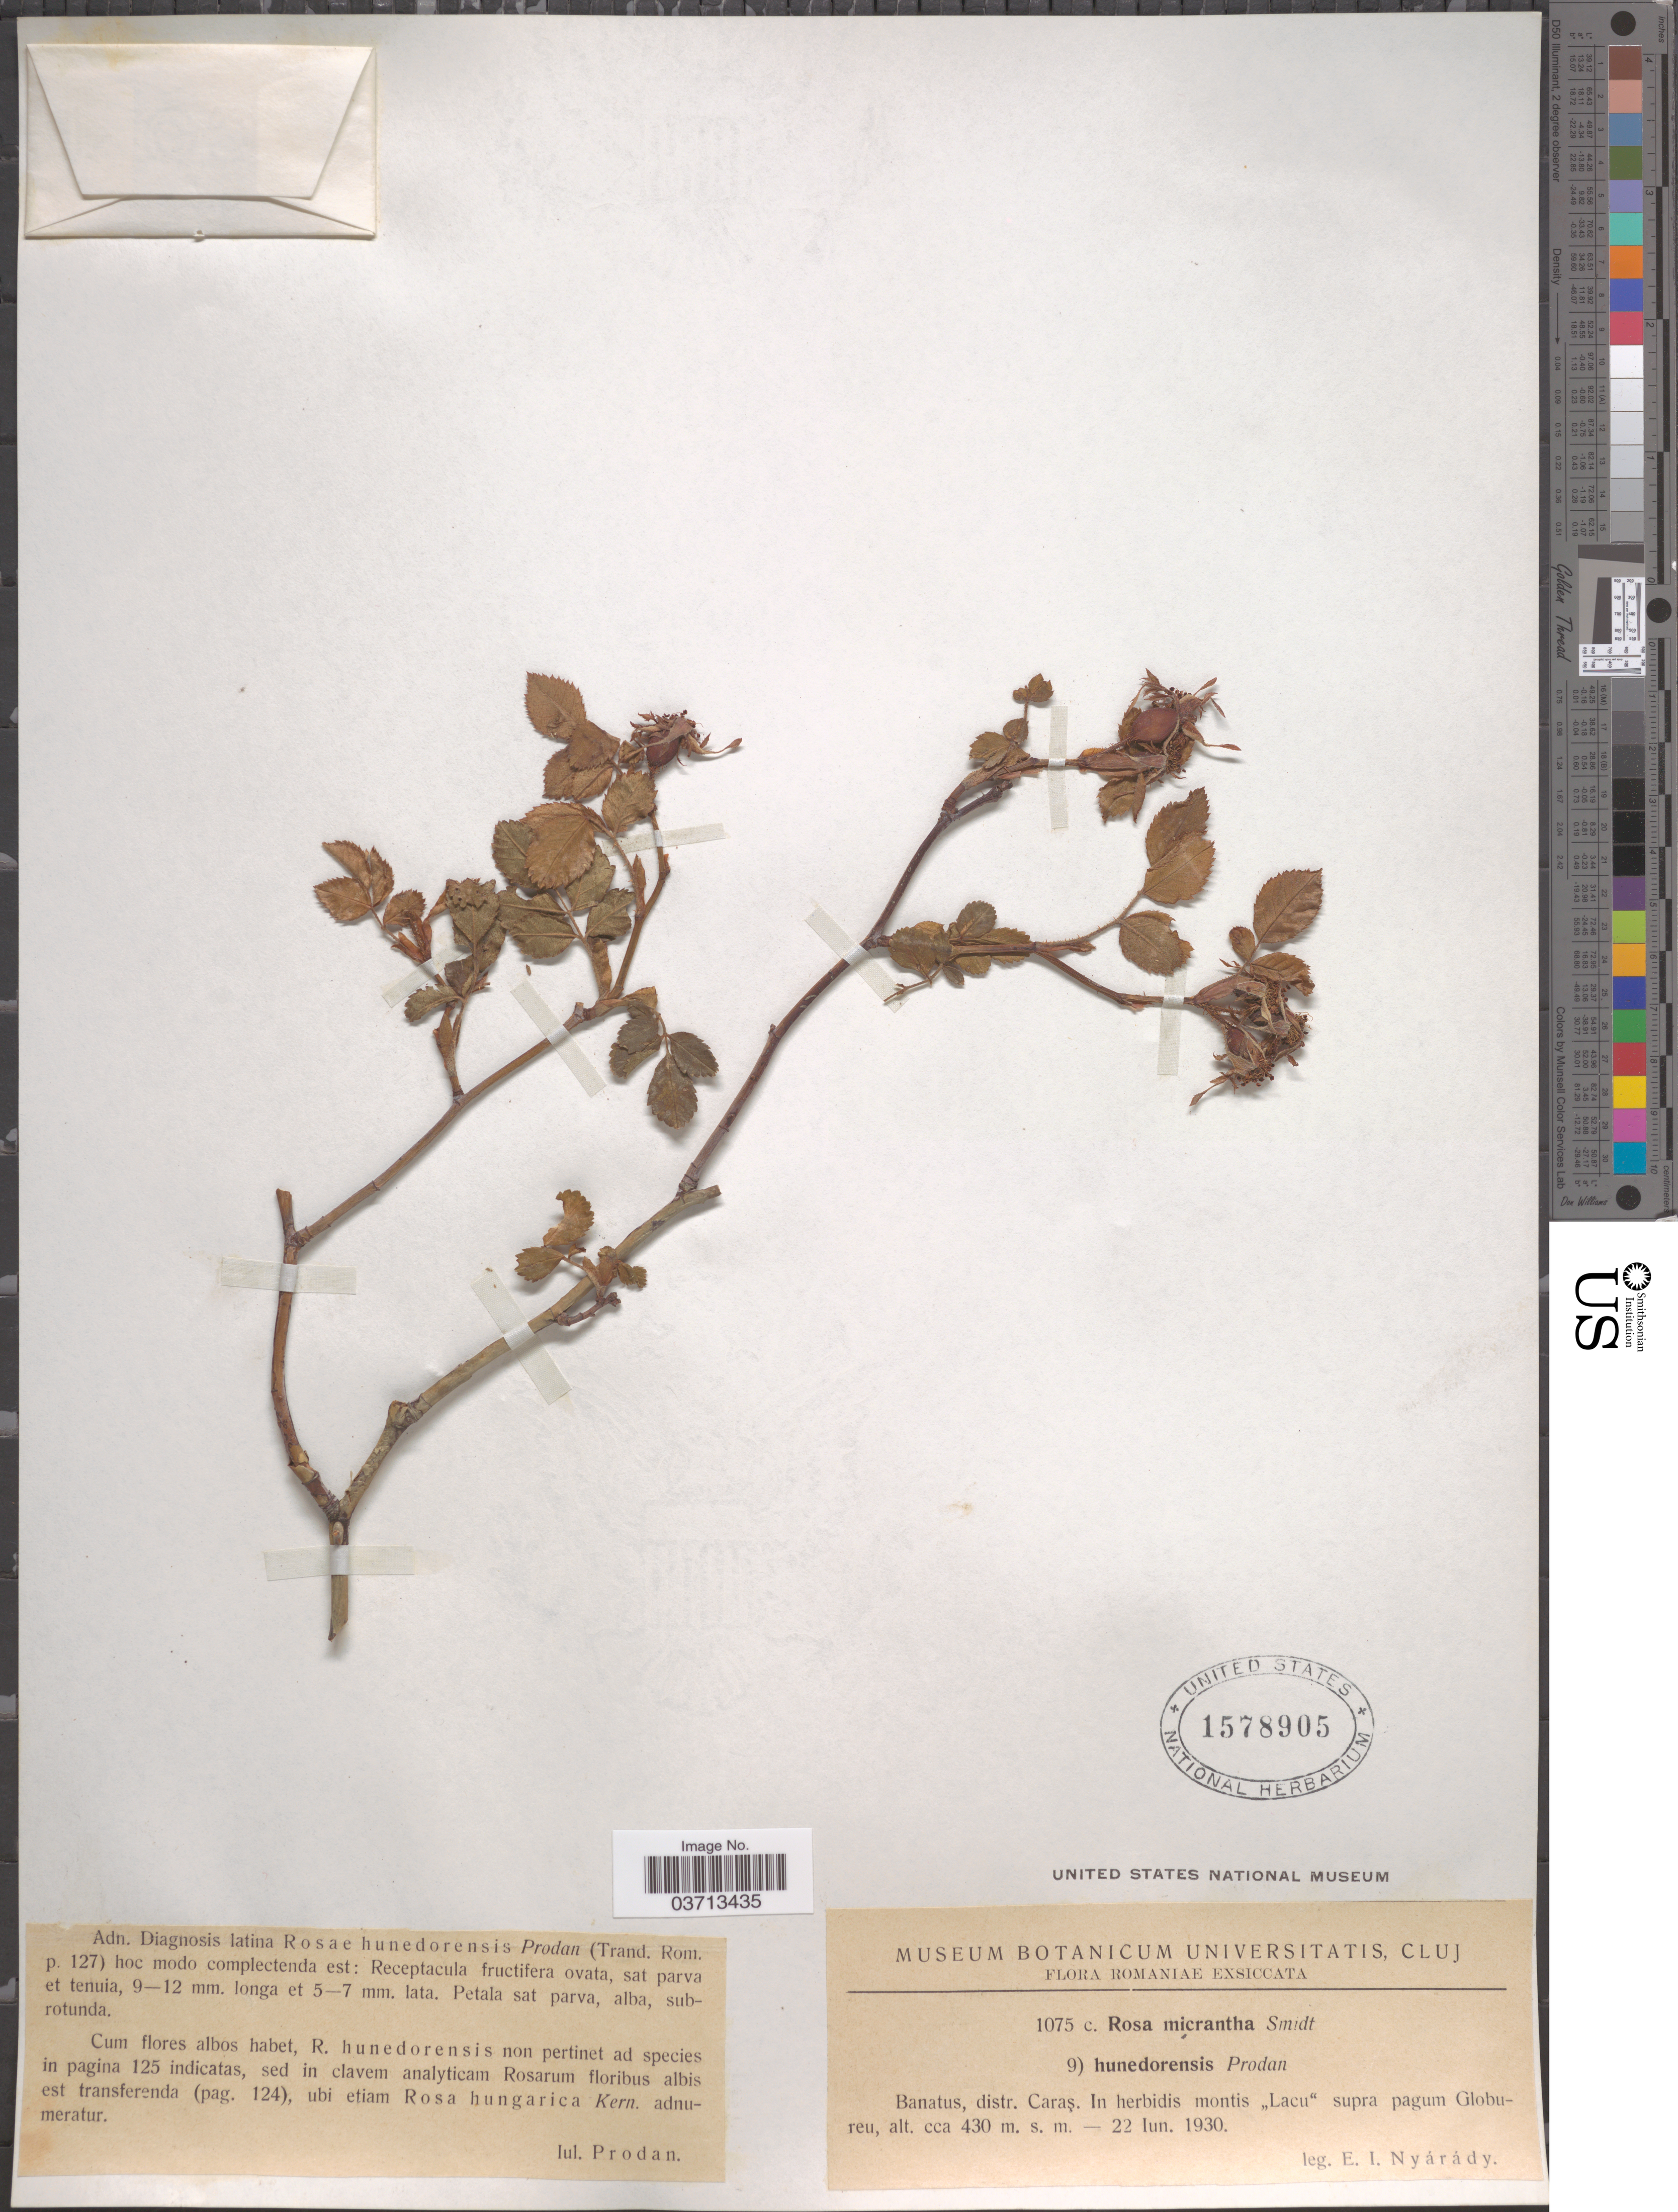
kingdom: Plantae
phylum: Tracheophyta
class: Magnoliopsida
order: Rosales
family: Rosaceae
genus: Rosa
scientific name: Rosa micrantha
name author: Borrer ex Small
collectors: E. Nyárády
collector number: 1075c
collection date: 1930-06-22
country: Romania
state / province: Caras-Severin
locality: Banatus, distr. Caraş. In herbidis montis "Lacu" supra pagum Globureu.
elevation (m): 430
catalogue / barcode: US 1578905